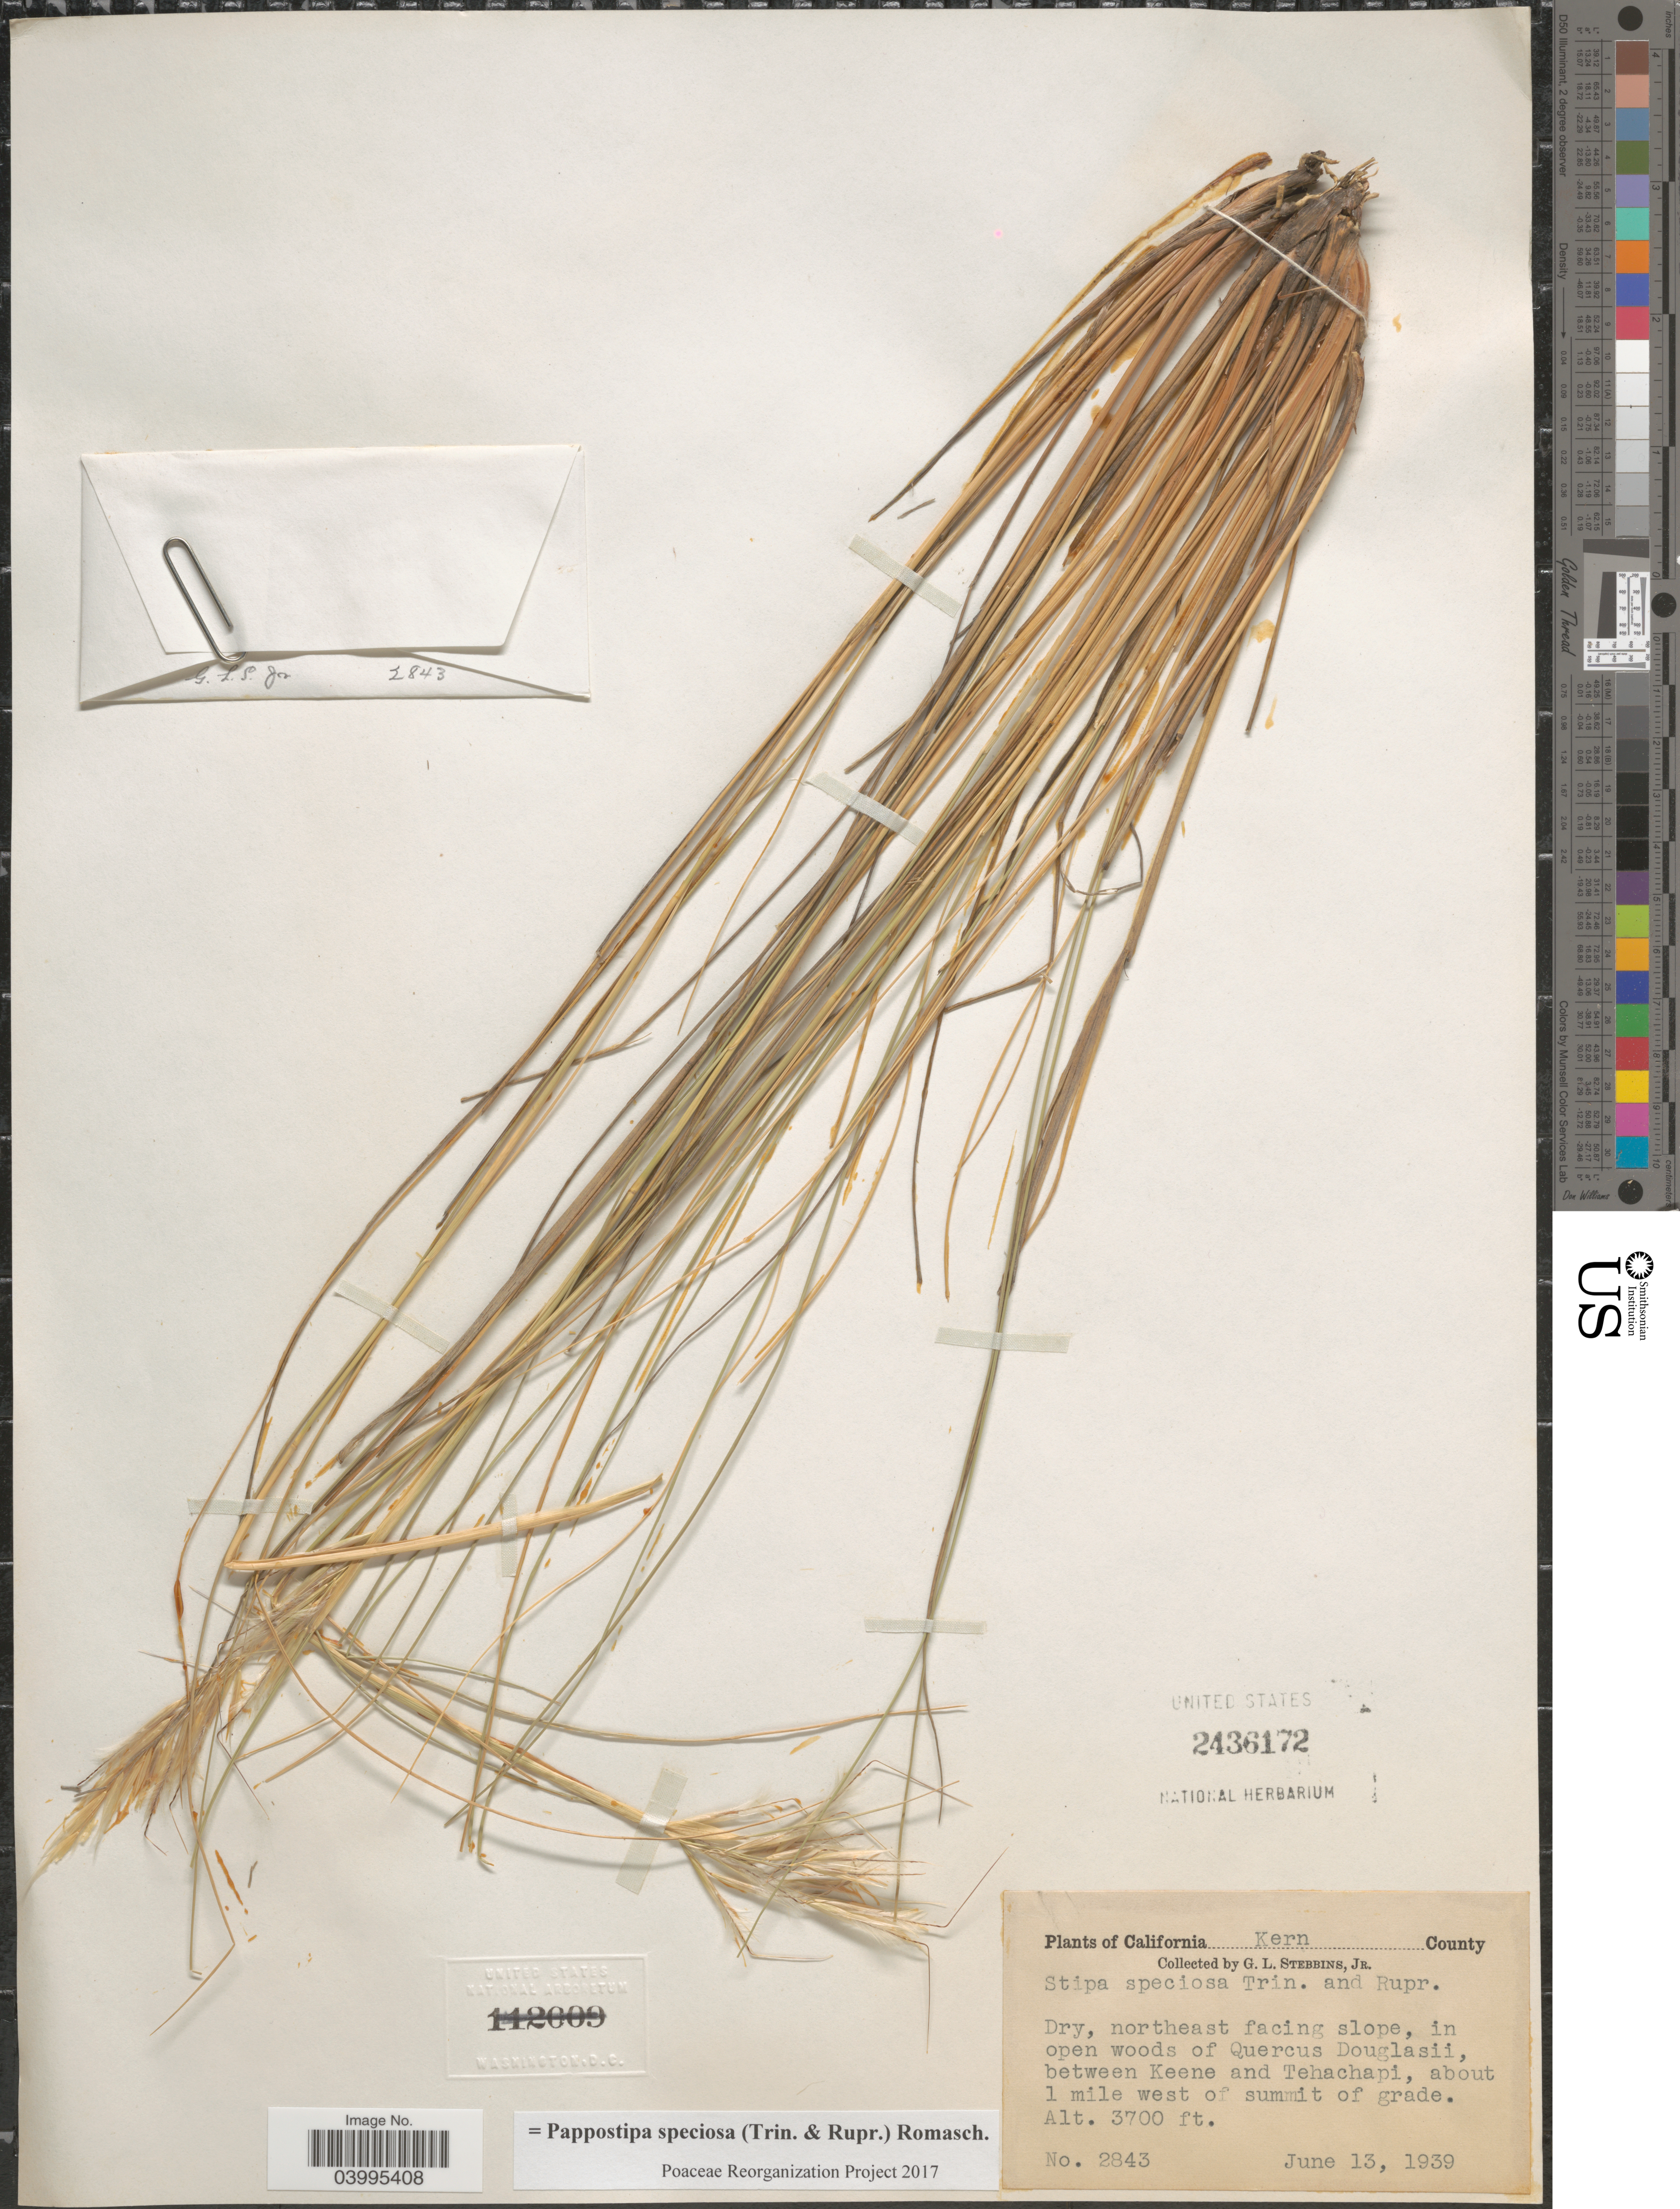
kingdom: Plantae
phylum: Tracheophyta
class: Liliopsida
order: Poales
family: Poaceae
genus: Pappostipa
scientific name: Pappostipa speciosa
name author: (Trin. & Rupr.) Romasch.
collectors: G. L. Stebbins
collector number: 2843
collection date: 1939-06-13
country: United States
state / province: California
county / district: Kern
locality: Kern County. Dry, northeast facing slope, between Keene and Tehachapo, about 1 mile west of summit of grade.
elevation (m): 1128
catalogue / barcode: US 2436172